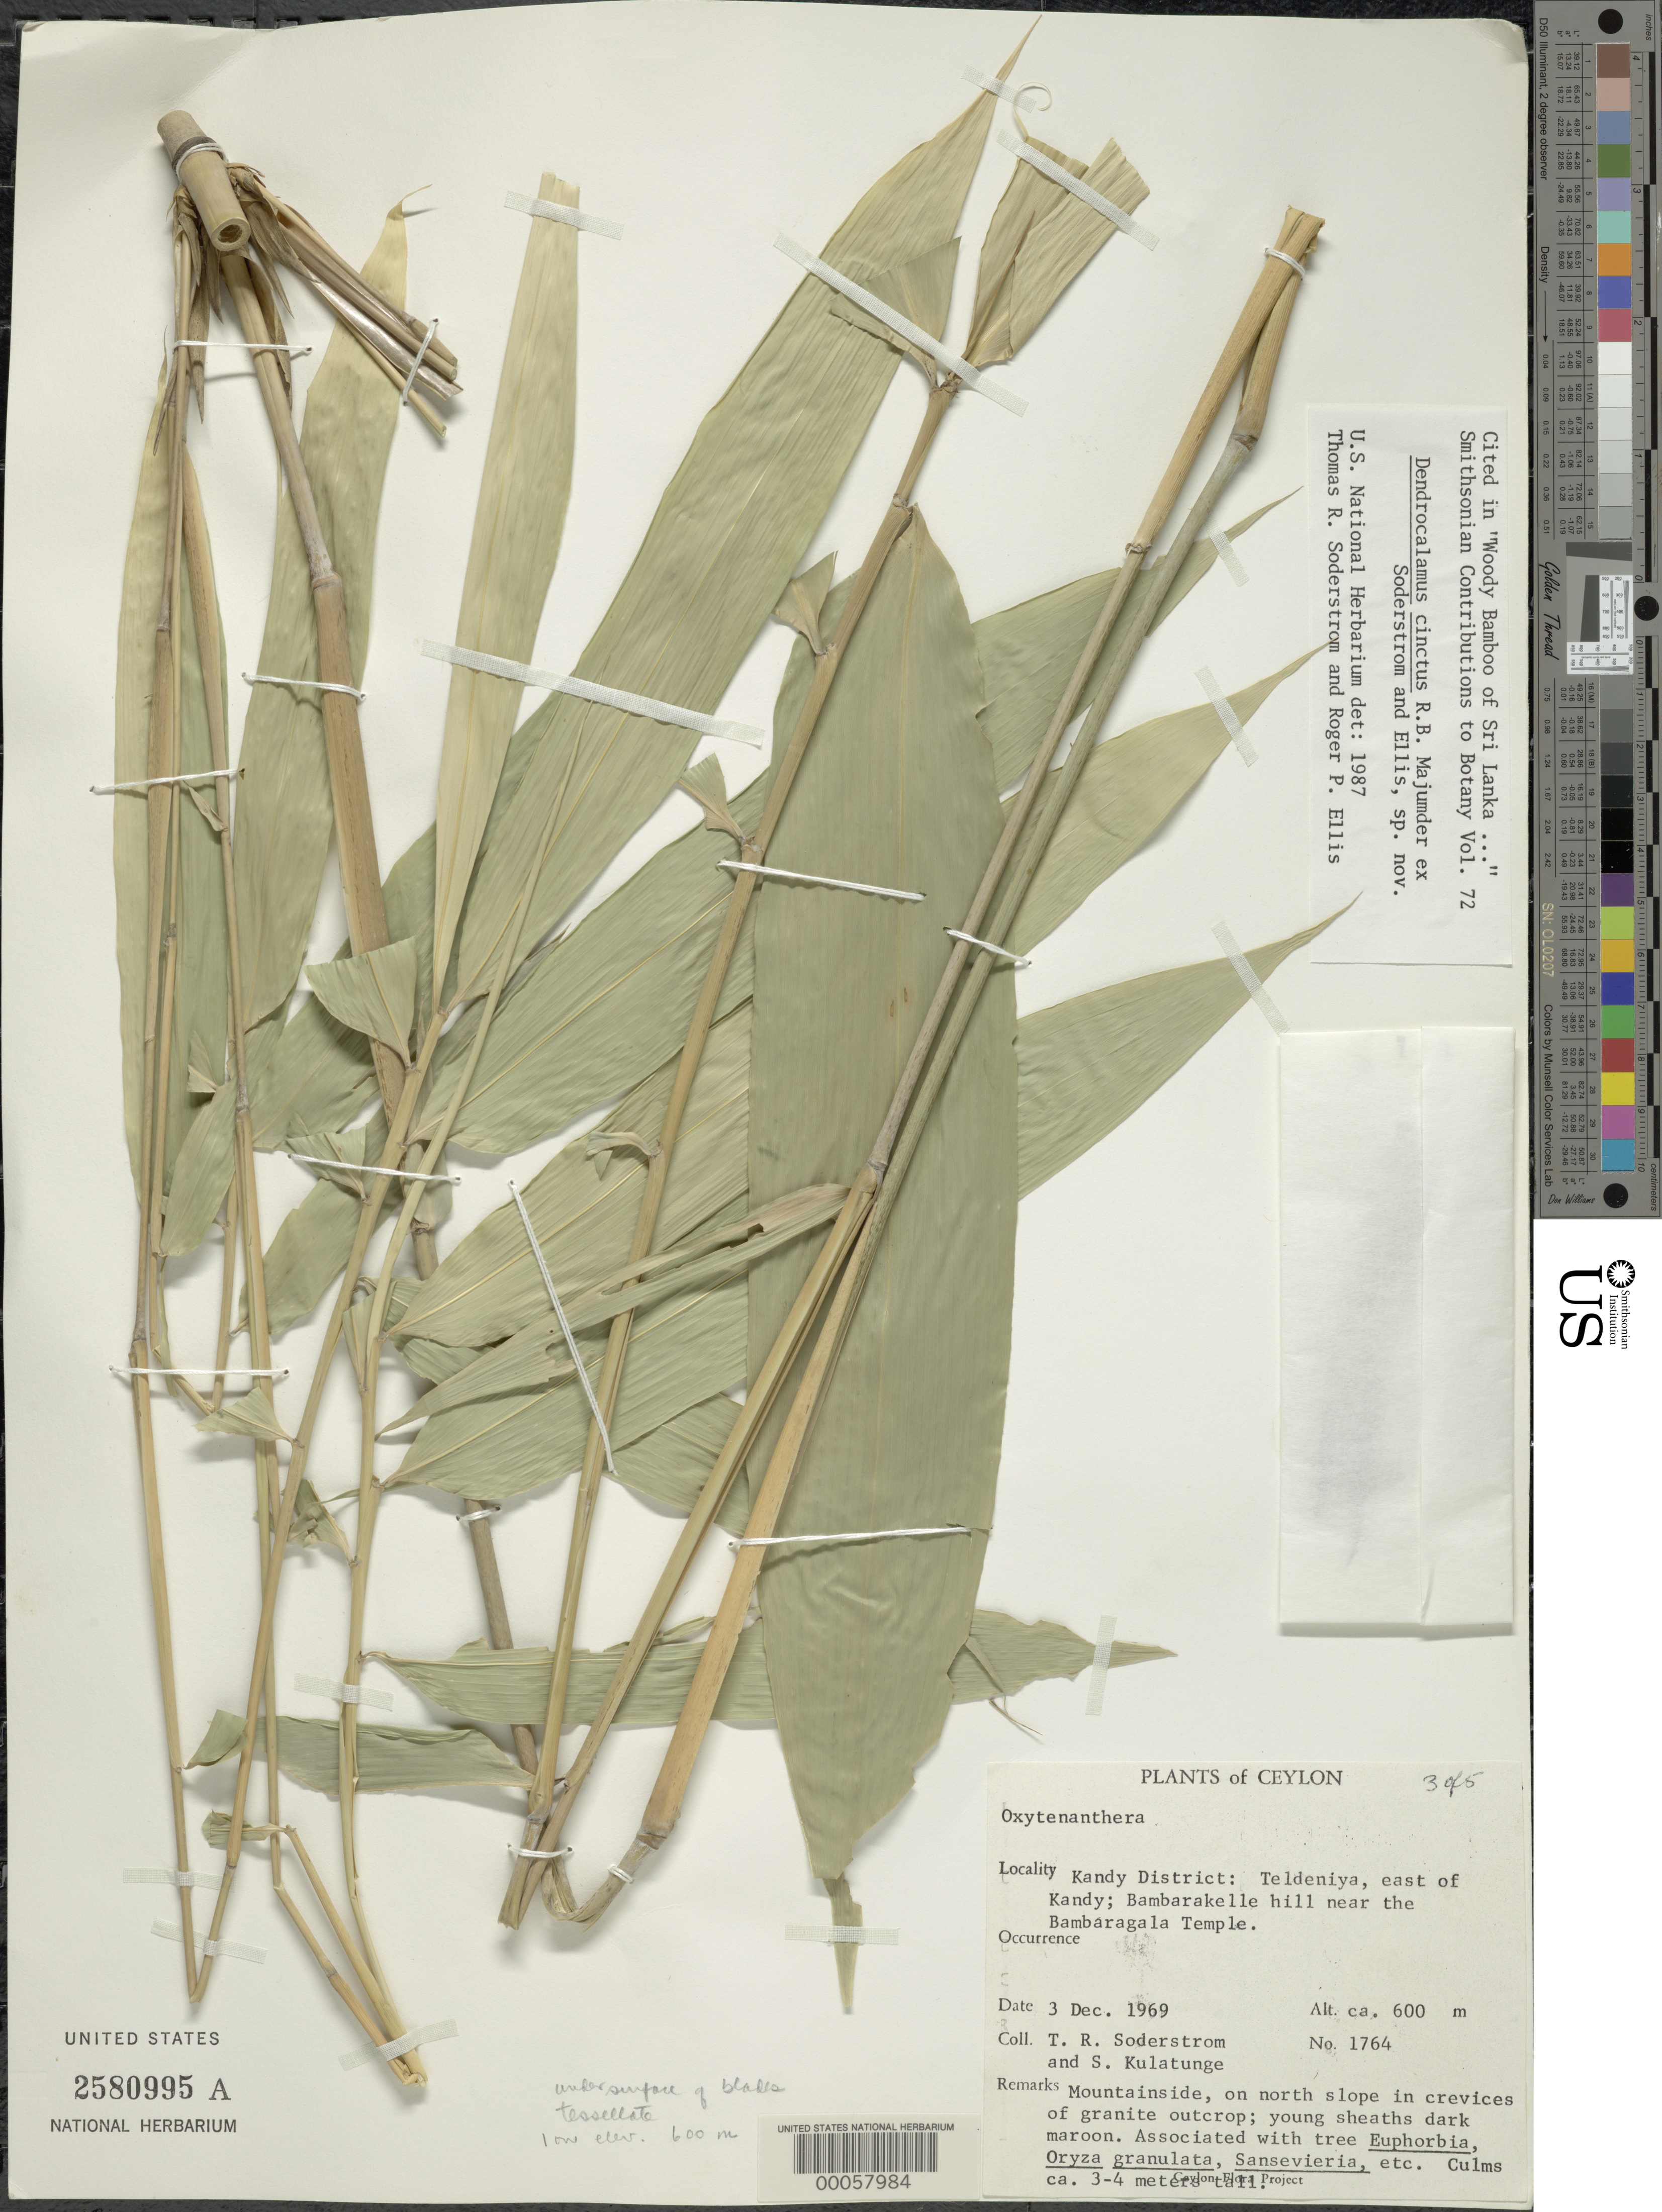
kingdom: Plantae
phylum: Tracheophyta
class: Liliopsida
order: Poales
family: Poaceae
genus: Dendrocalamus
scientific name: Dendrocalamus cinctus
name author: R.B. Majumder ex Soderstr. & R.P. Ellis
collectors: T. R. Soderstrom & S. Kulatunge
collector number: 1764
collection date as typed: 03 Dec 1969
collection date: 1969-12-03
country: Sri Lanka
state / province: Central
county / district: Kandy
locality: Teldeniya, Bambarakelle Hill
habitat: Mountainside, on north slope in crevices of granite outcrop.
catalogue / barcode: US 2580995A